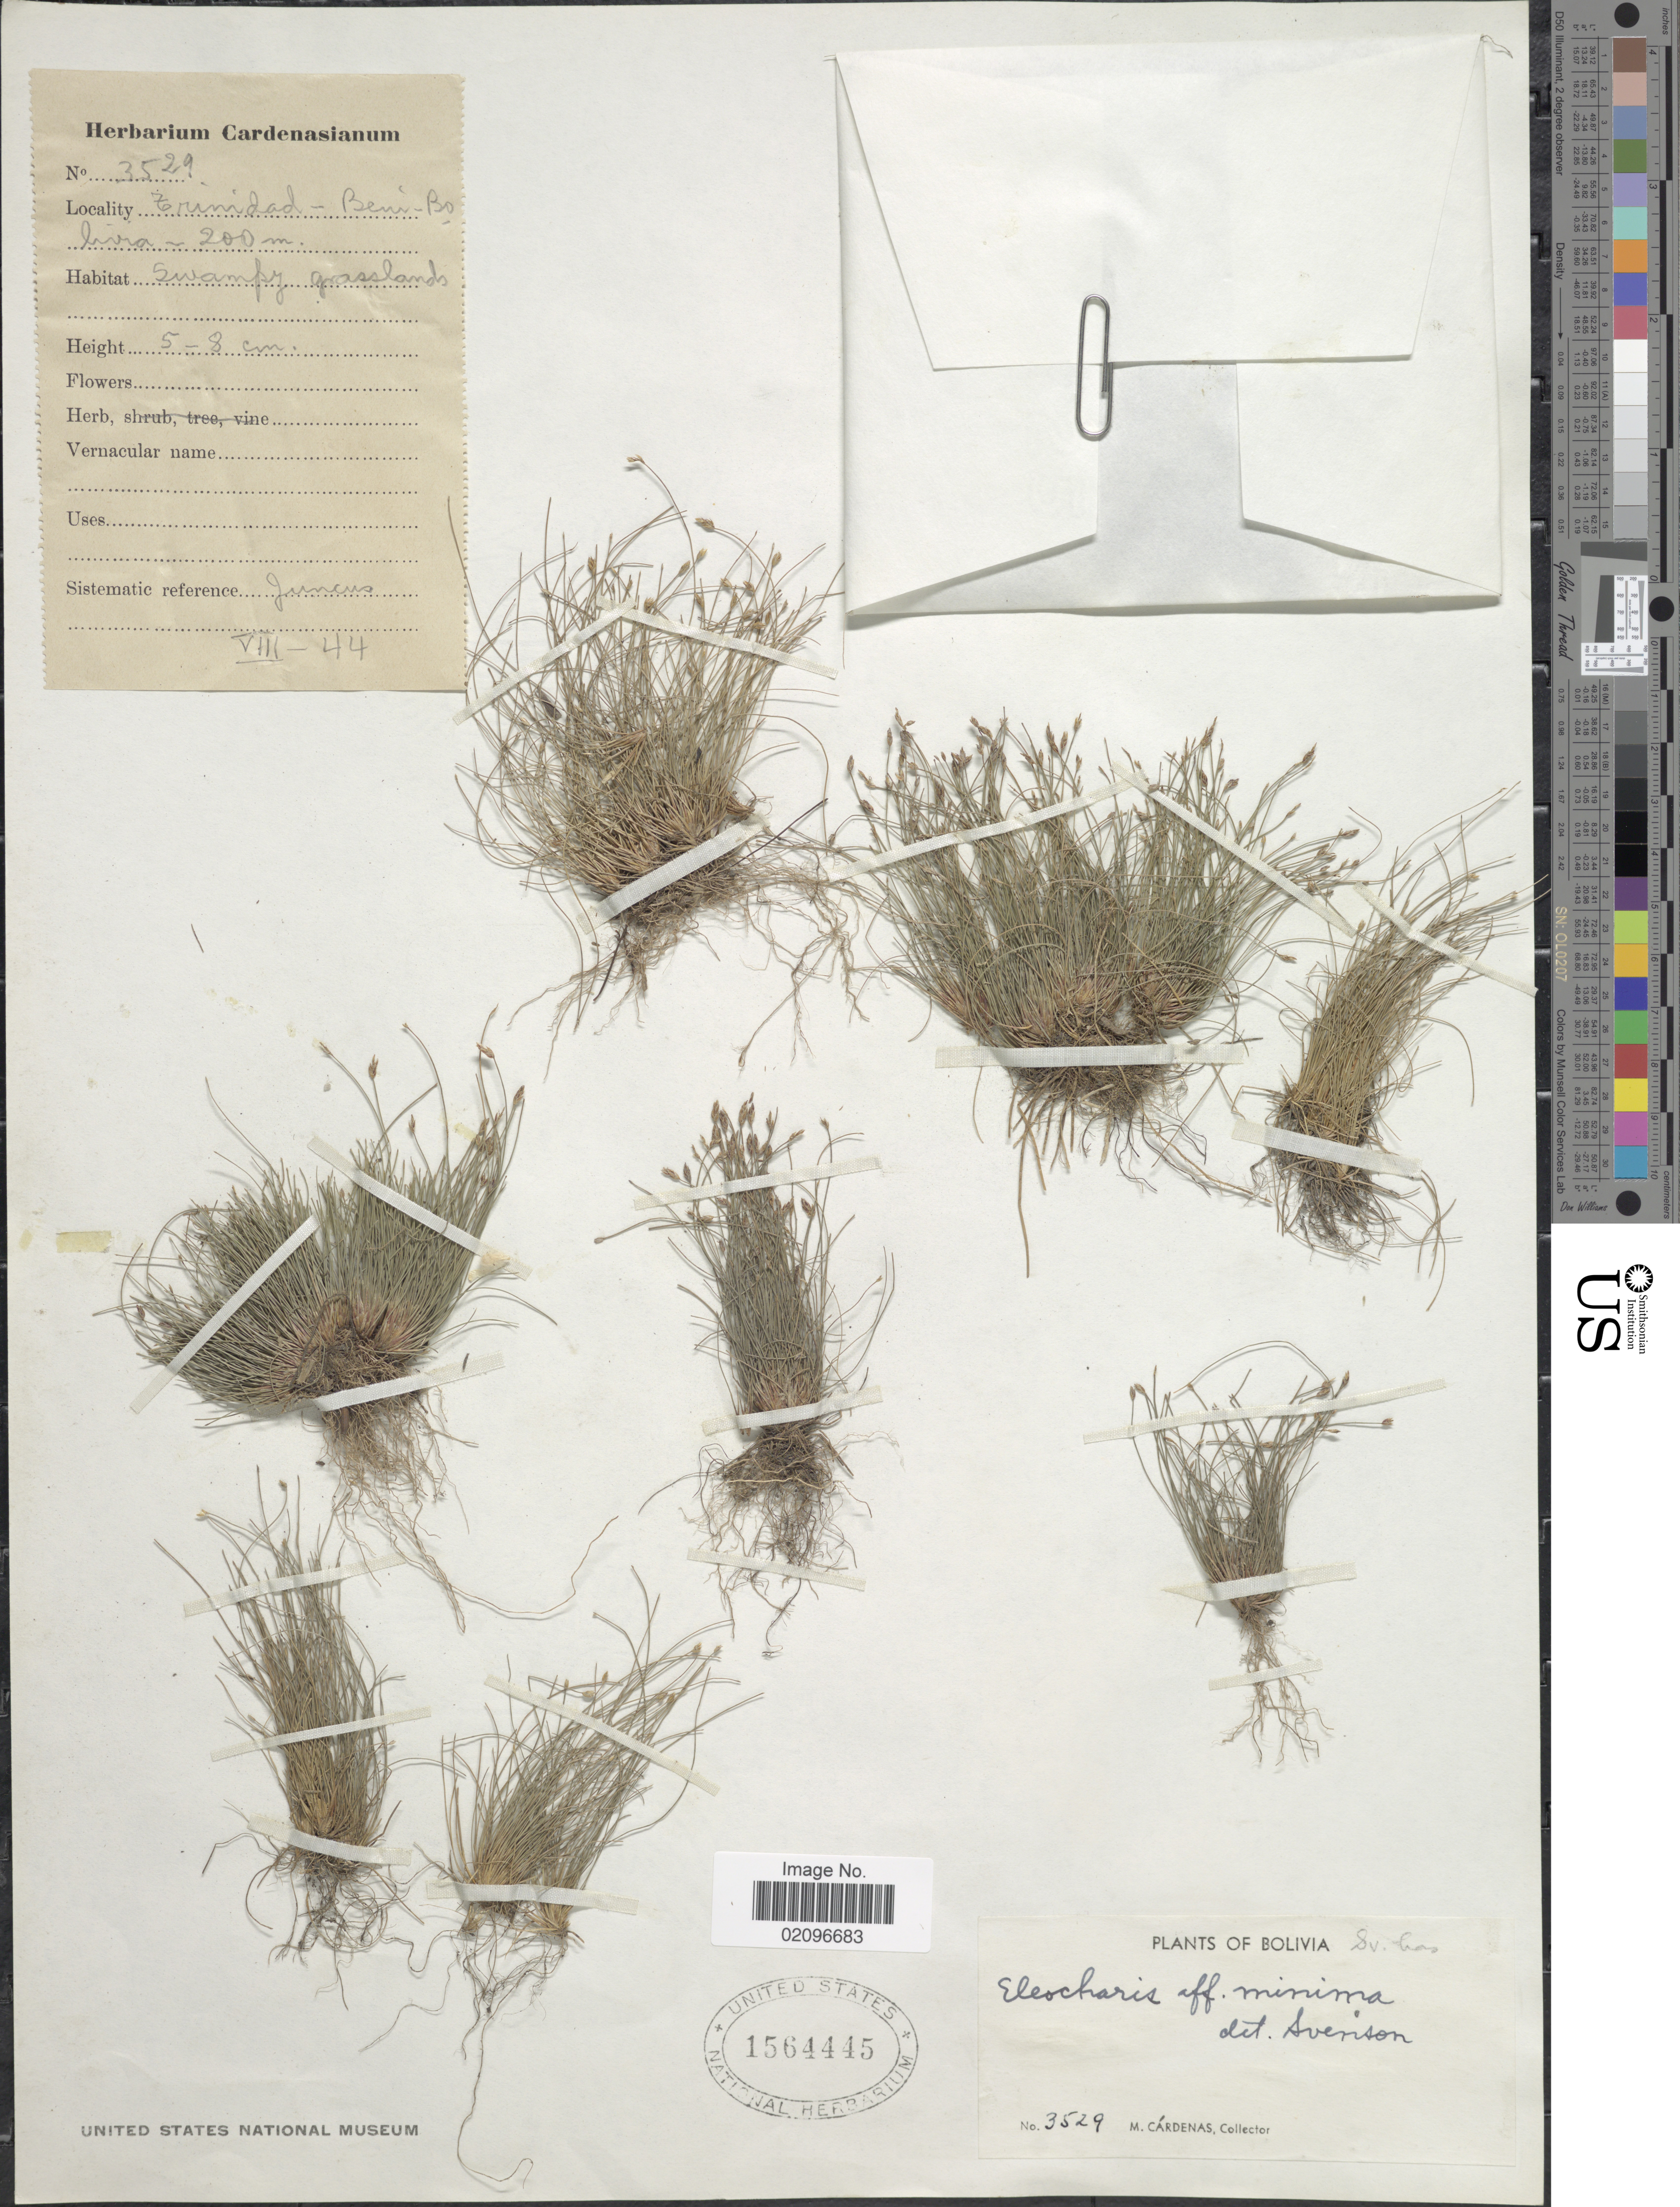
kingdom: Plantae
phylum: Tracheophyta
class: Liliopsida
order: Poales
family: Cyperaceae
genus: Eleocharis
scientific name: Eleocharis minima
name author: Kunth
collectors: M. Cárdenas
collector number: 3529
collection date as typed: Transcribed d/m/y: /8/44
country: Bolivia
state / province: Beni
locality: Trinidad-Beni-Bolivia. Swampy grassland.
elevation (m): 200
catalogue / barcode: US 1564445